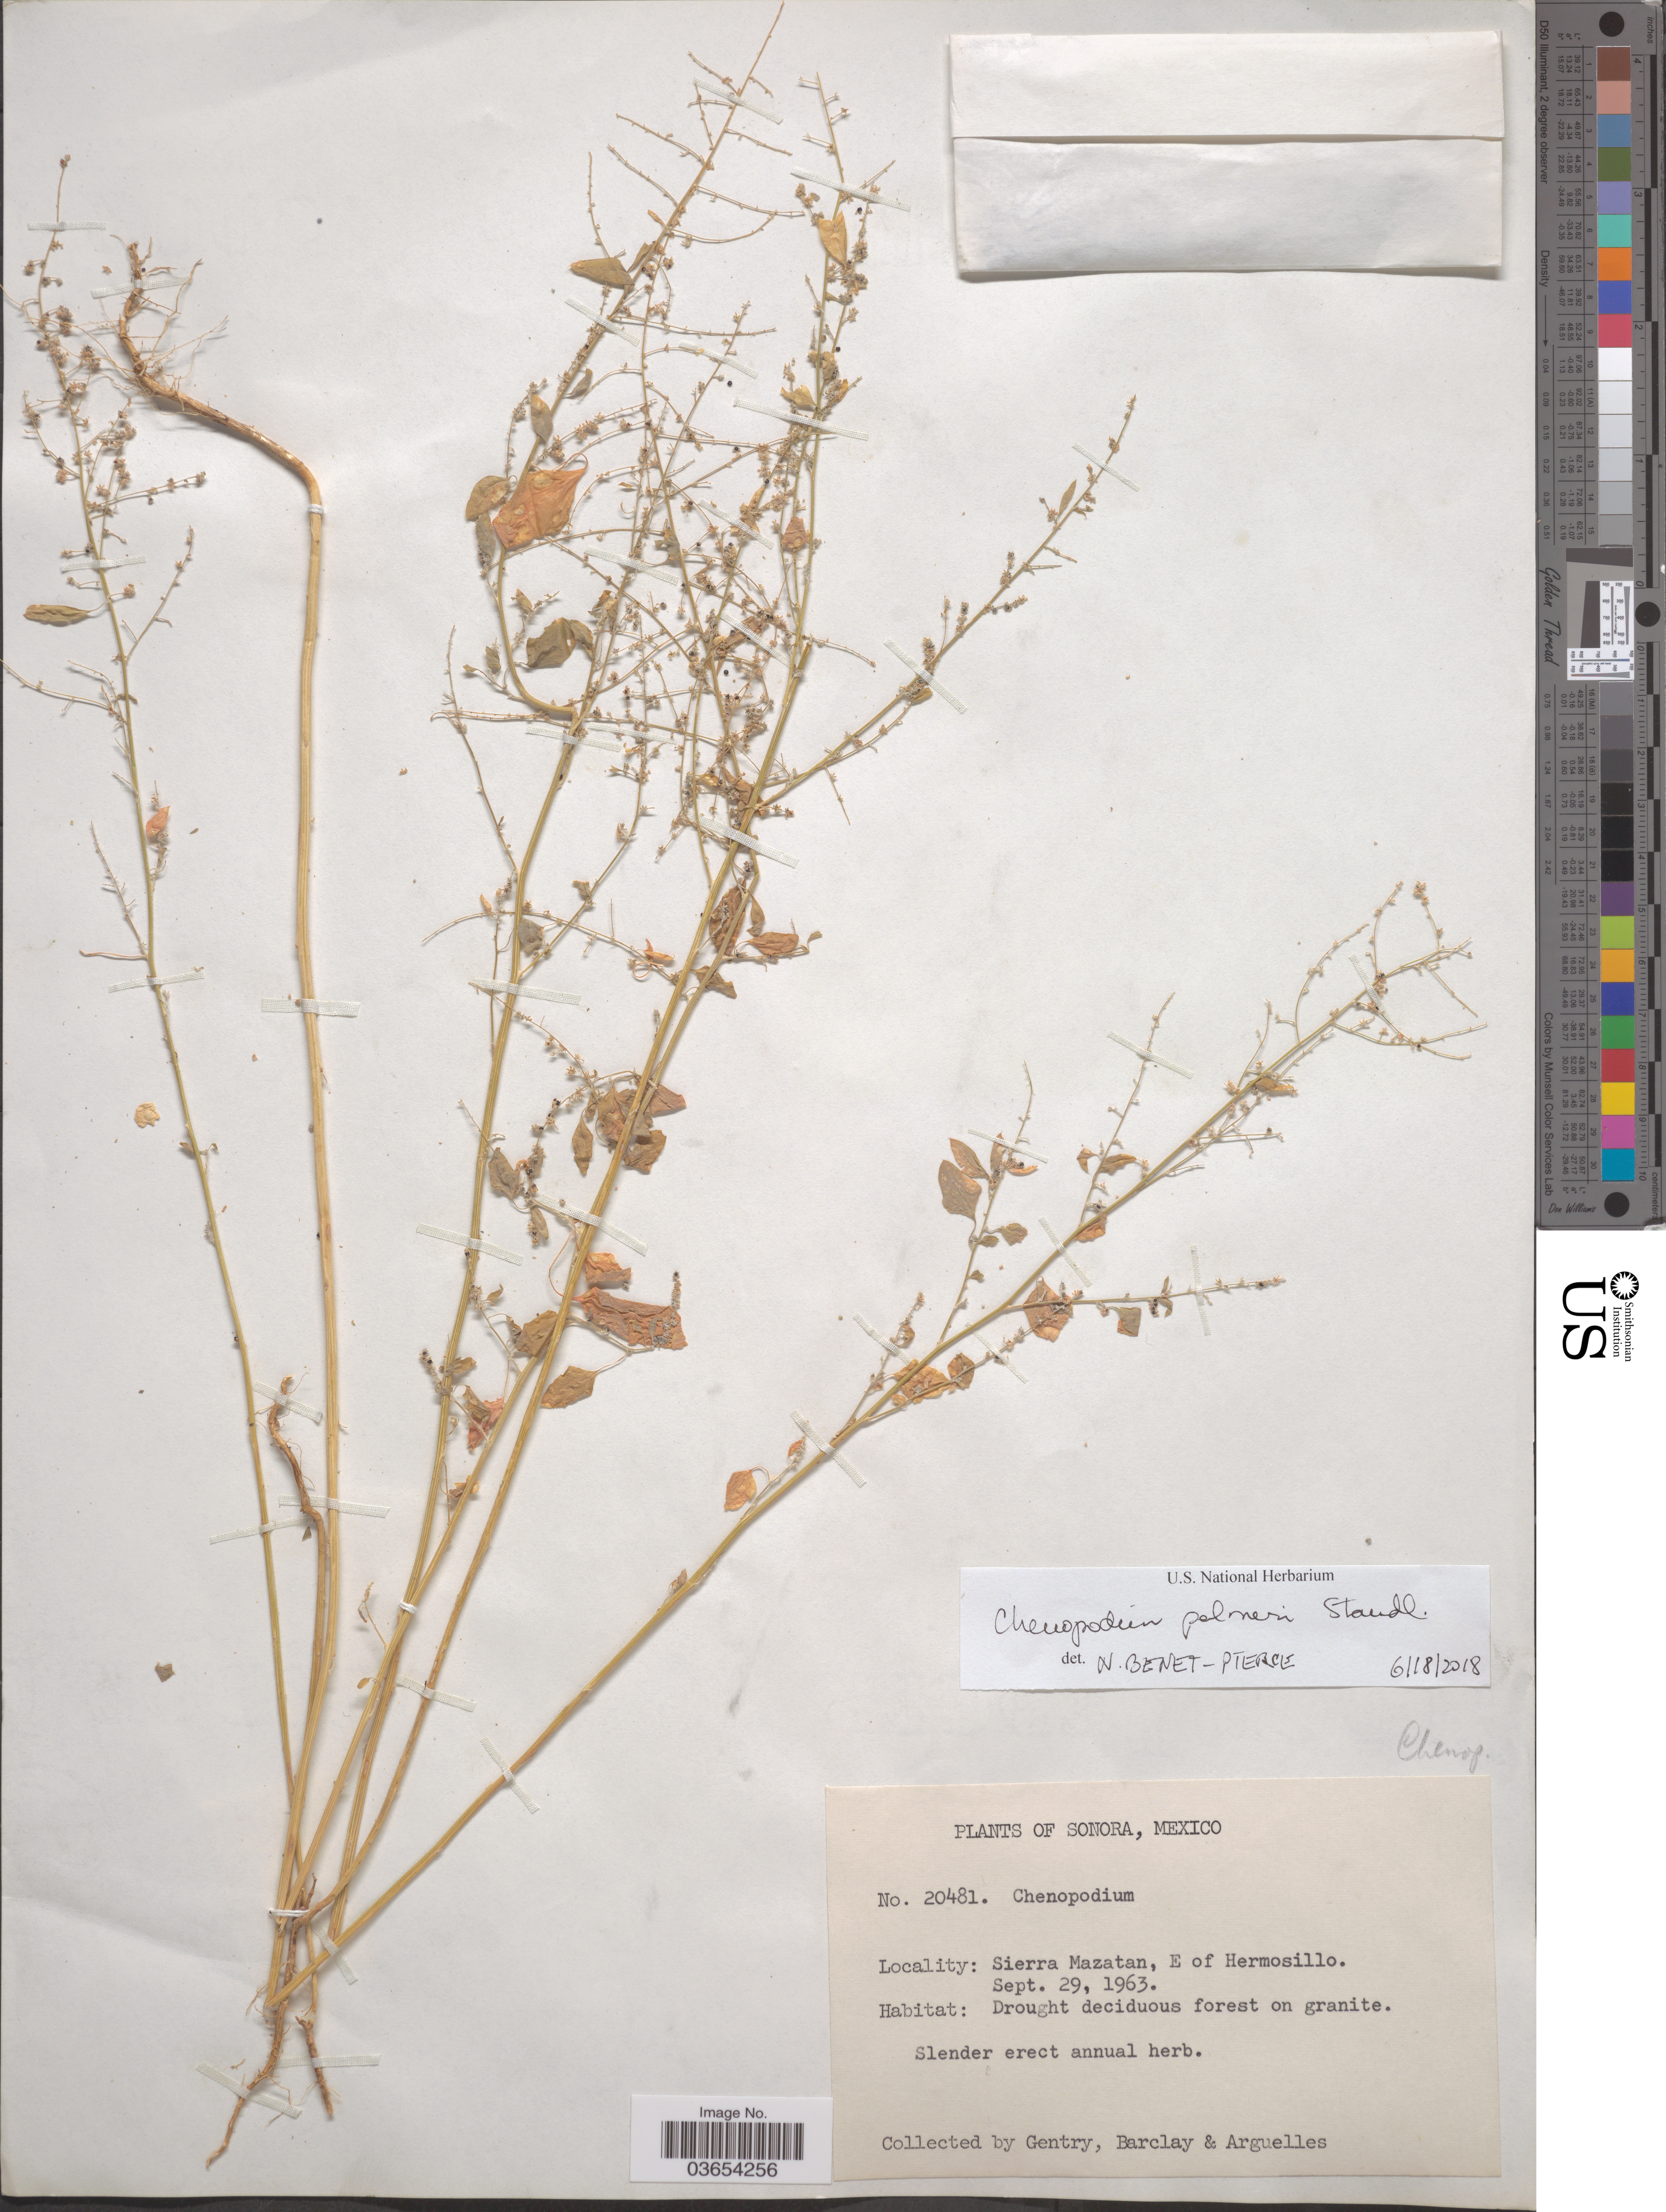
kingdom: Plantae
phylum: Tracheophyta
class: Magnoliopsida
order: Caryophyllales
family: Amaranthaceae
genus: Chenopodium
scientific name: Chenopodium palmeri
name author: Standl.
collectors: Gentry, --, -- Barclay & Arguelles, --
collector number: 20481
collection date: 1963-09-29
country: Mexico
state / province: Sonora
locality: Sierra Mazatan, E of Hermosillo.